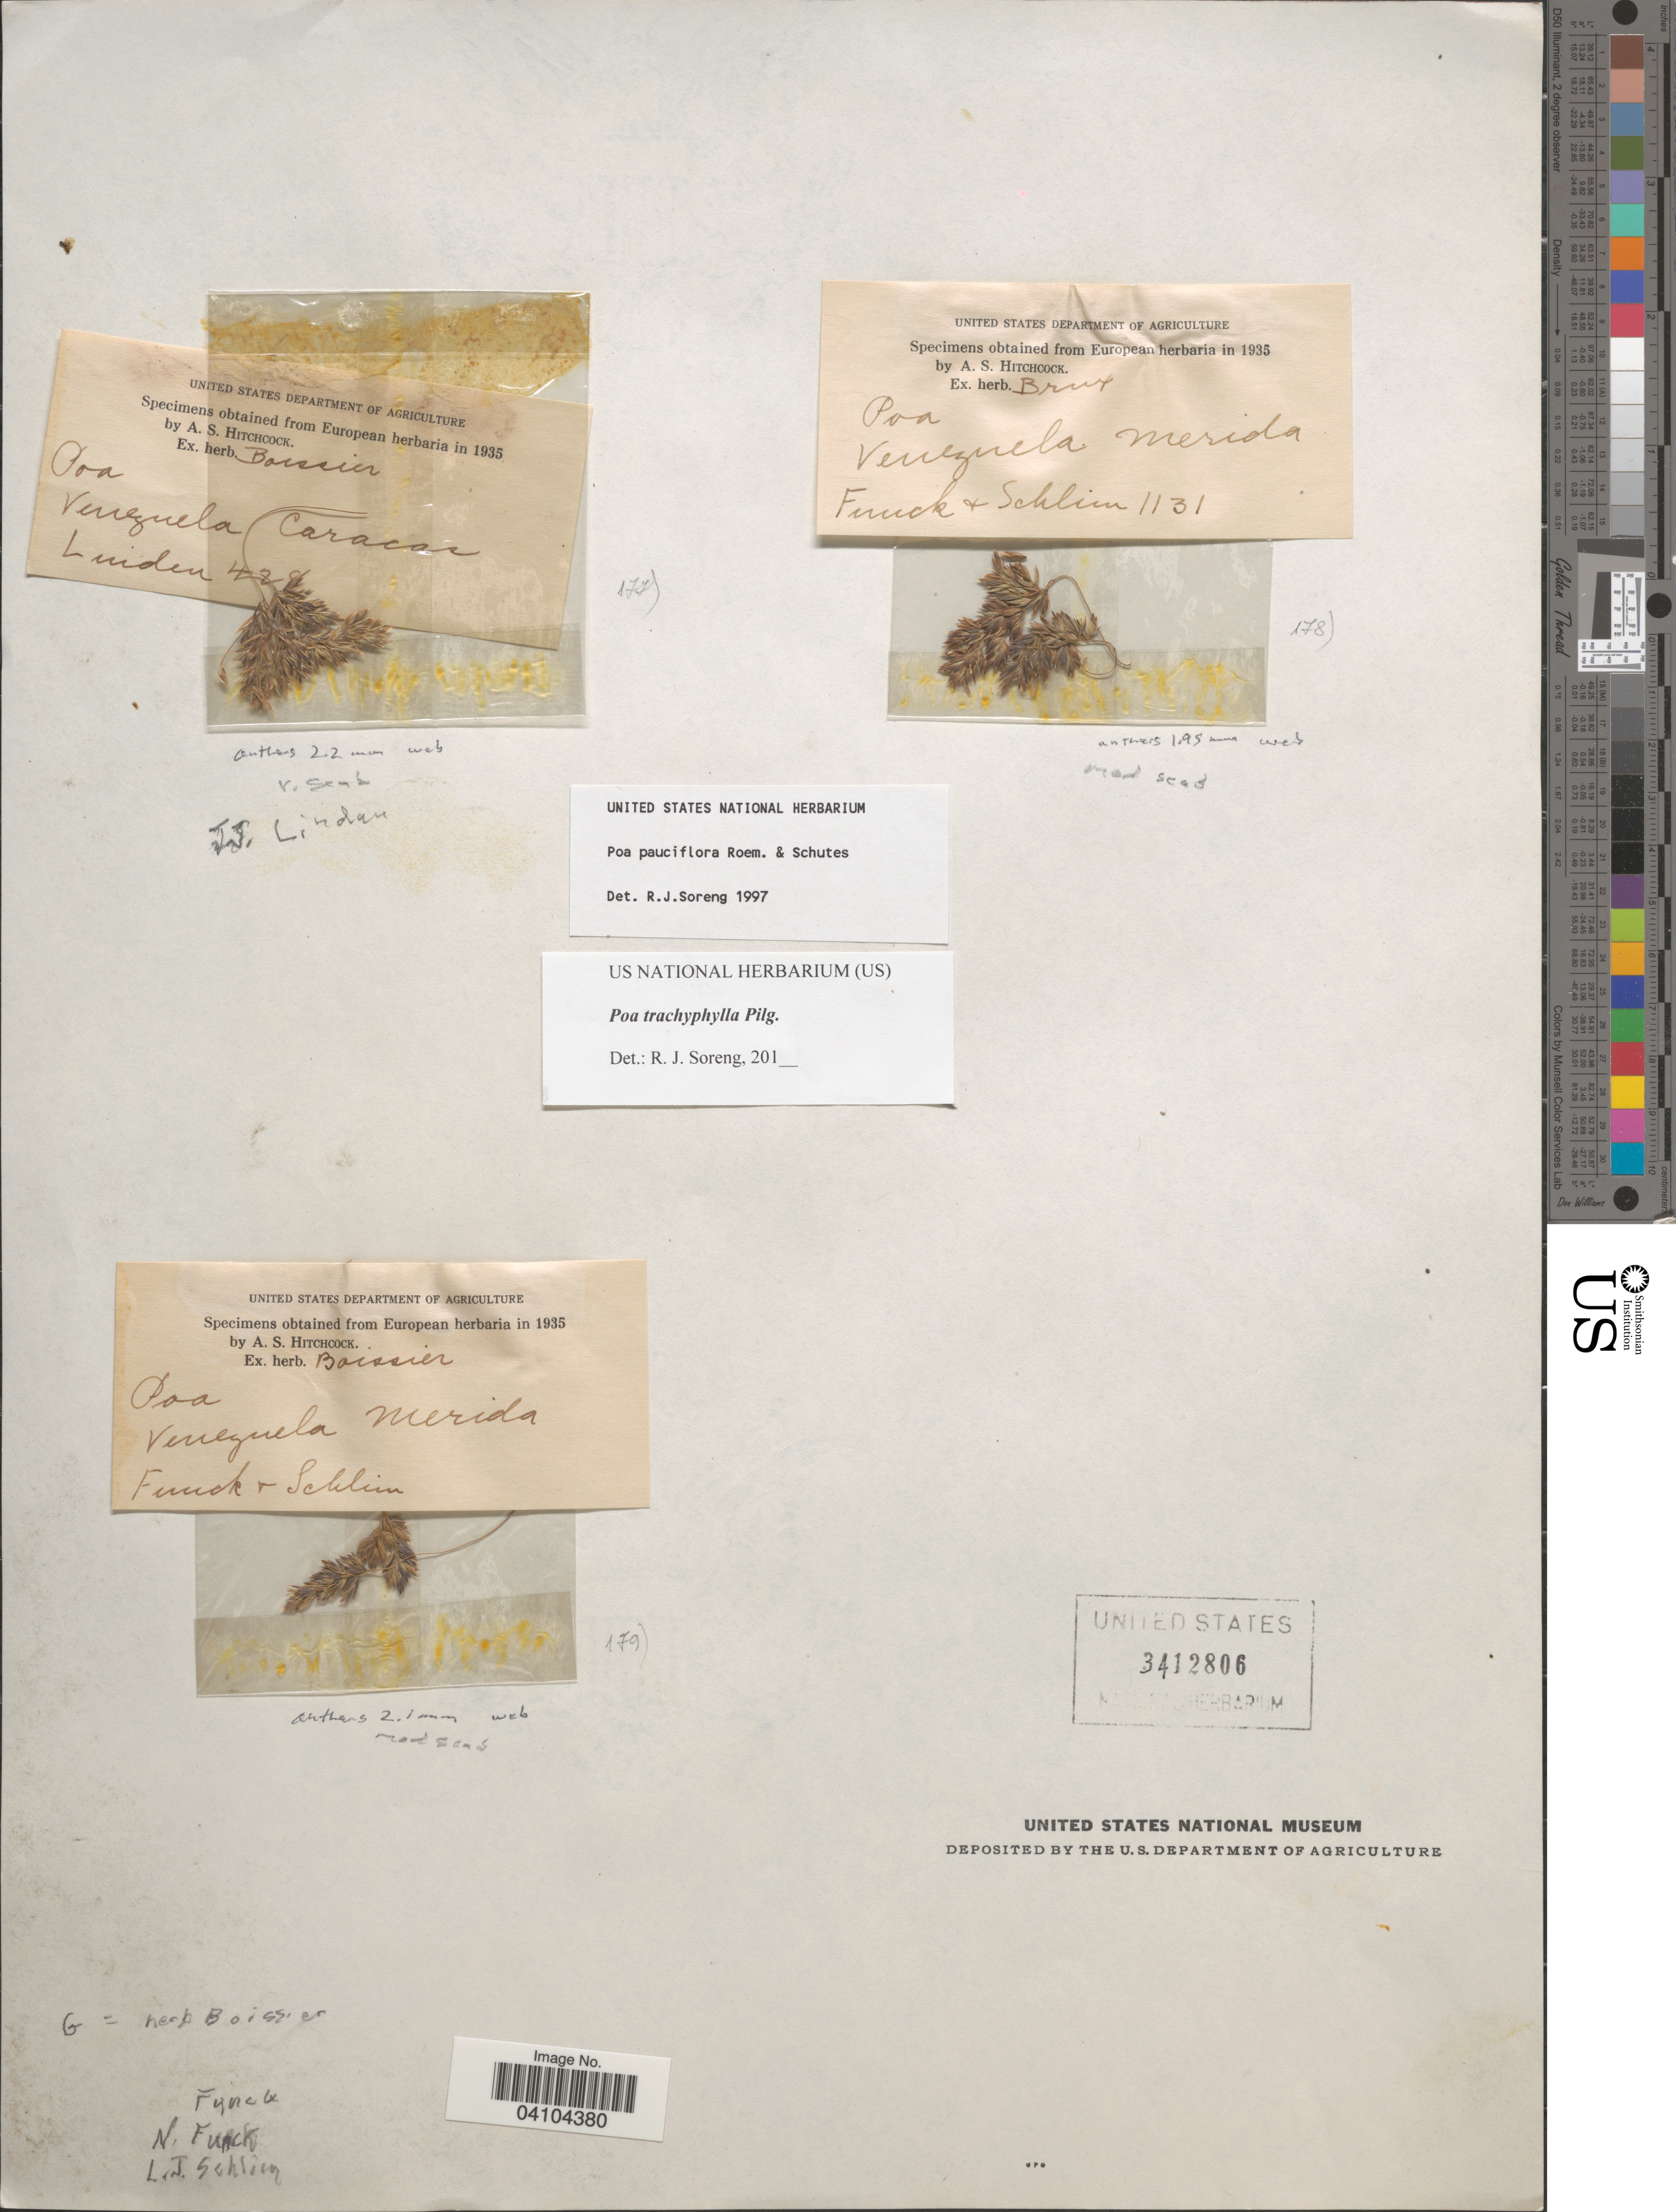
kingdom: Plantae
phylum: Tracheophyta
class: Liliopsida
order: Poales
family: Poaceae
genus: Poa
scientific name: Poa trachyphylla Hack., nom. illeg.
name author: Hack.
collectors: -- Linden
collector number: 428*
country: Venezuela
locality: Caracas.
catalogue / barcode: US 3412806